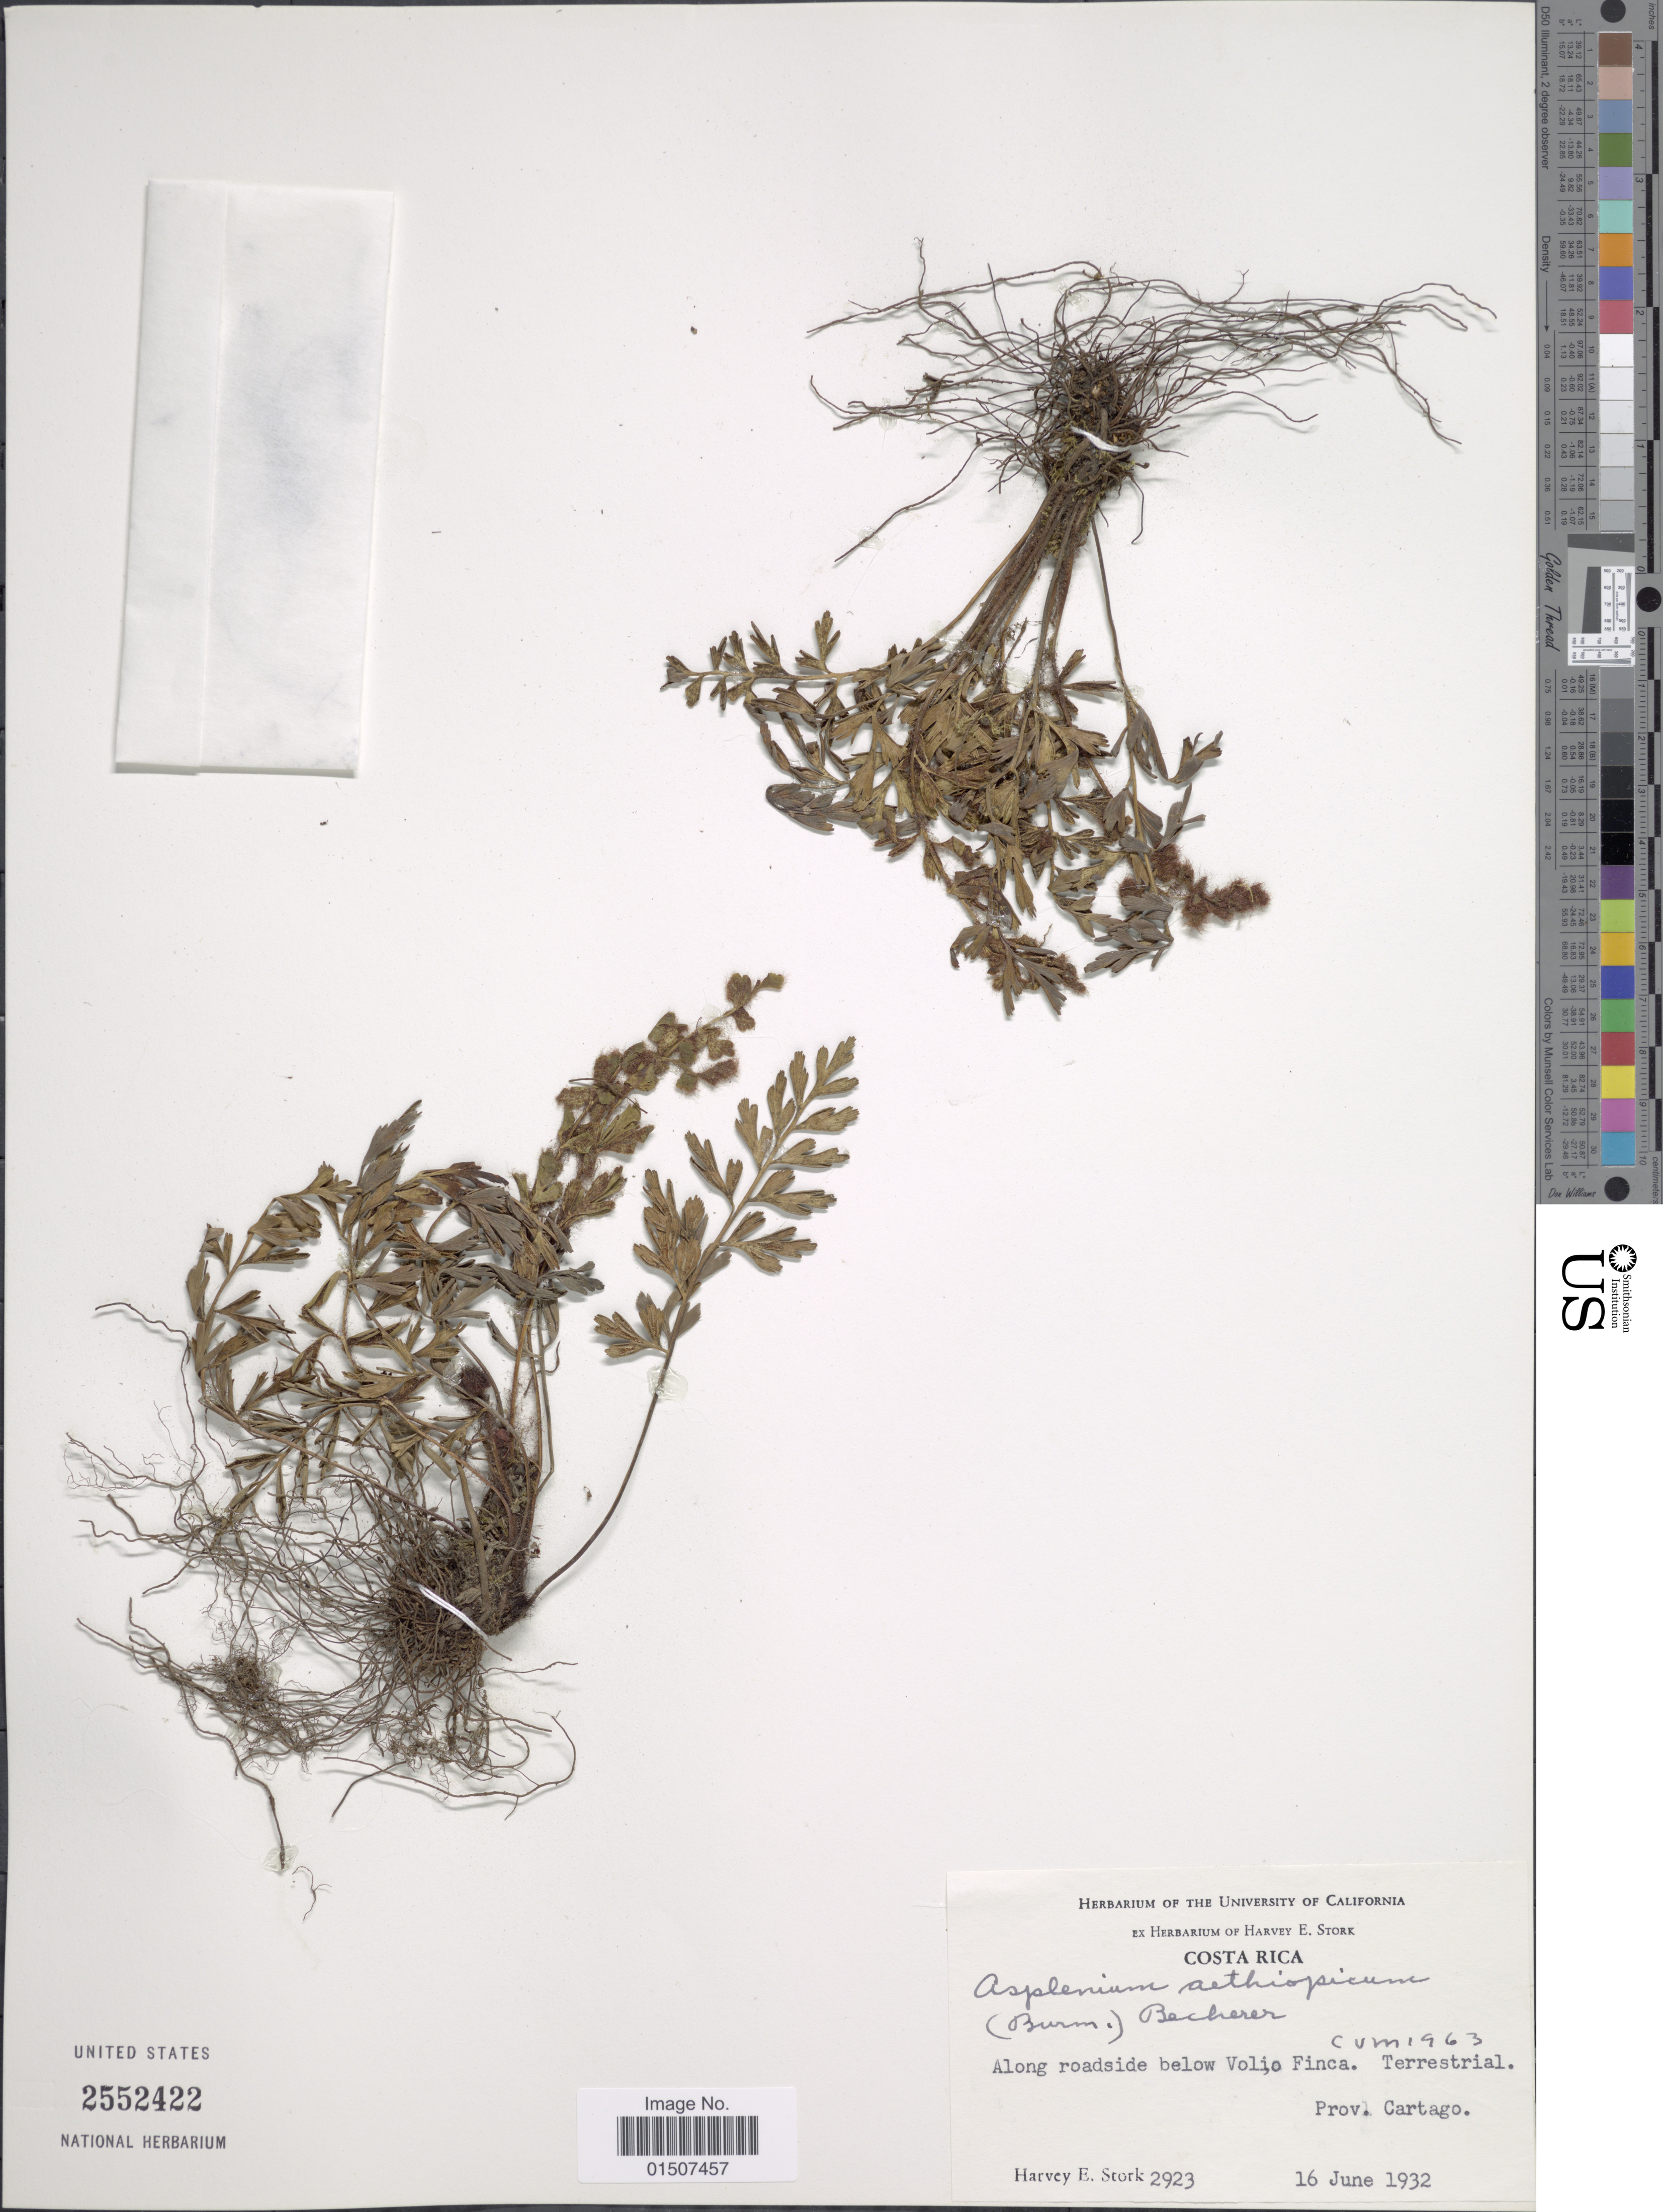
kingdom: Plantae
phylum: Tracheophyta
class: Polypodiopsida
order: Polypodiales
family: Aspleniaceae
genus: Asplenium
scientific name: Asplenium praemorsum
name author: Sw.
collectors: H. E. Stork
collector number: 2923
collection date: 1932-06-16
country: Costa Rica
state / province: Cartago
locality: Along roadside below Volio Finca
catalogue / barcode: US 2552422